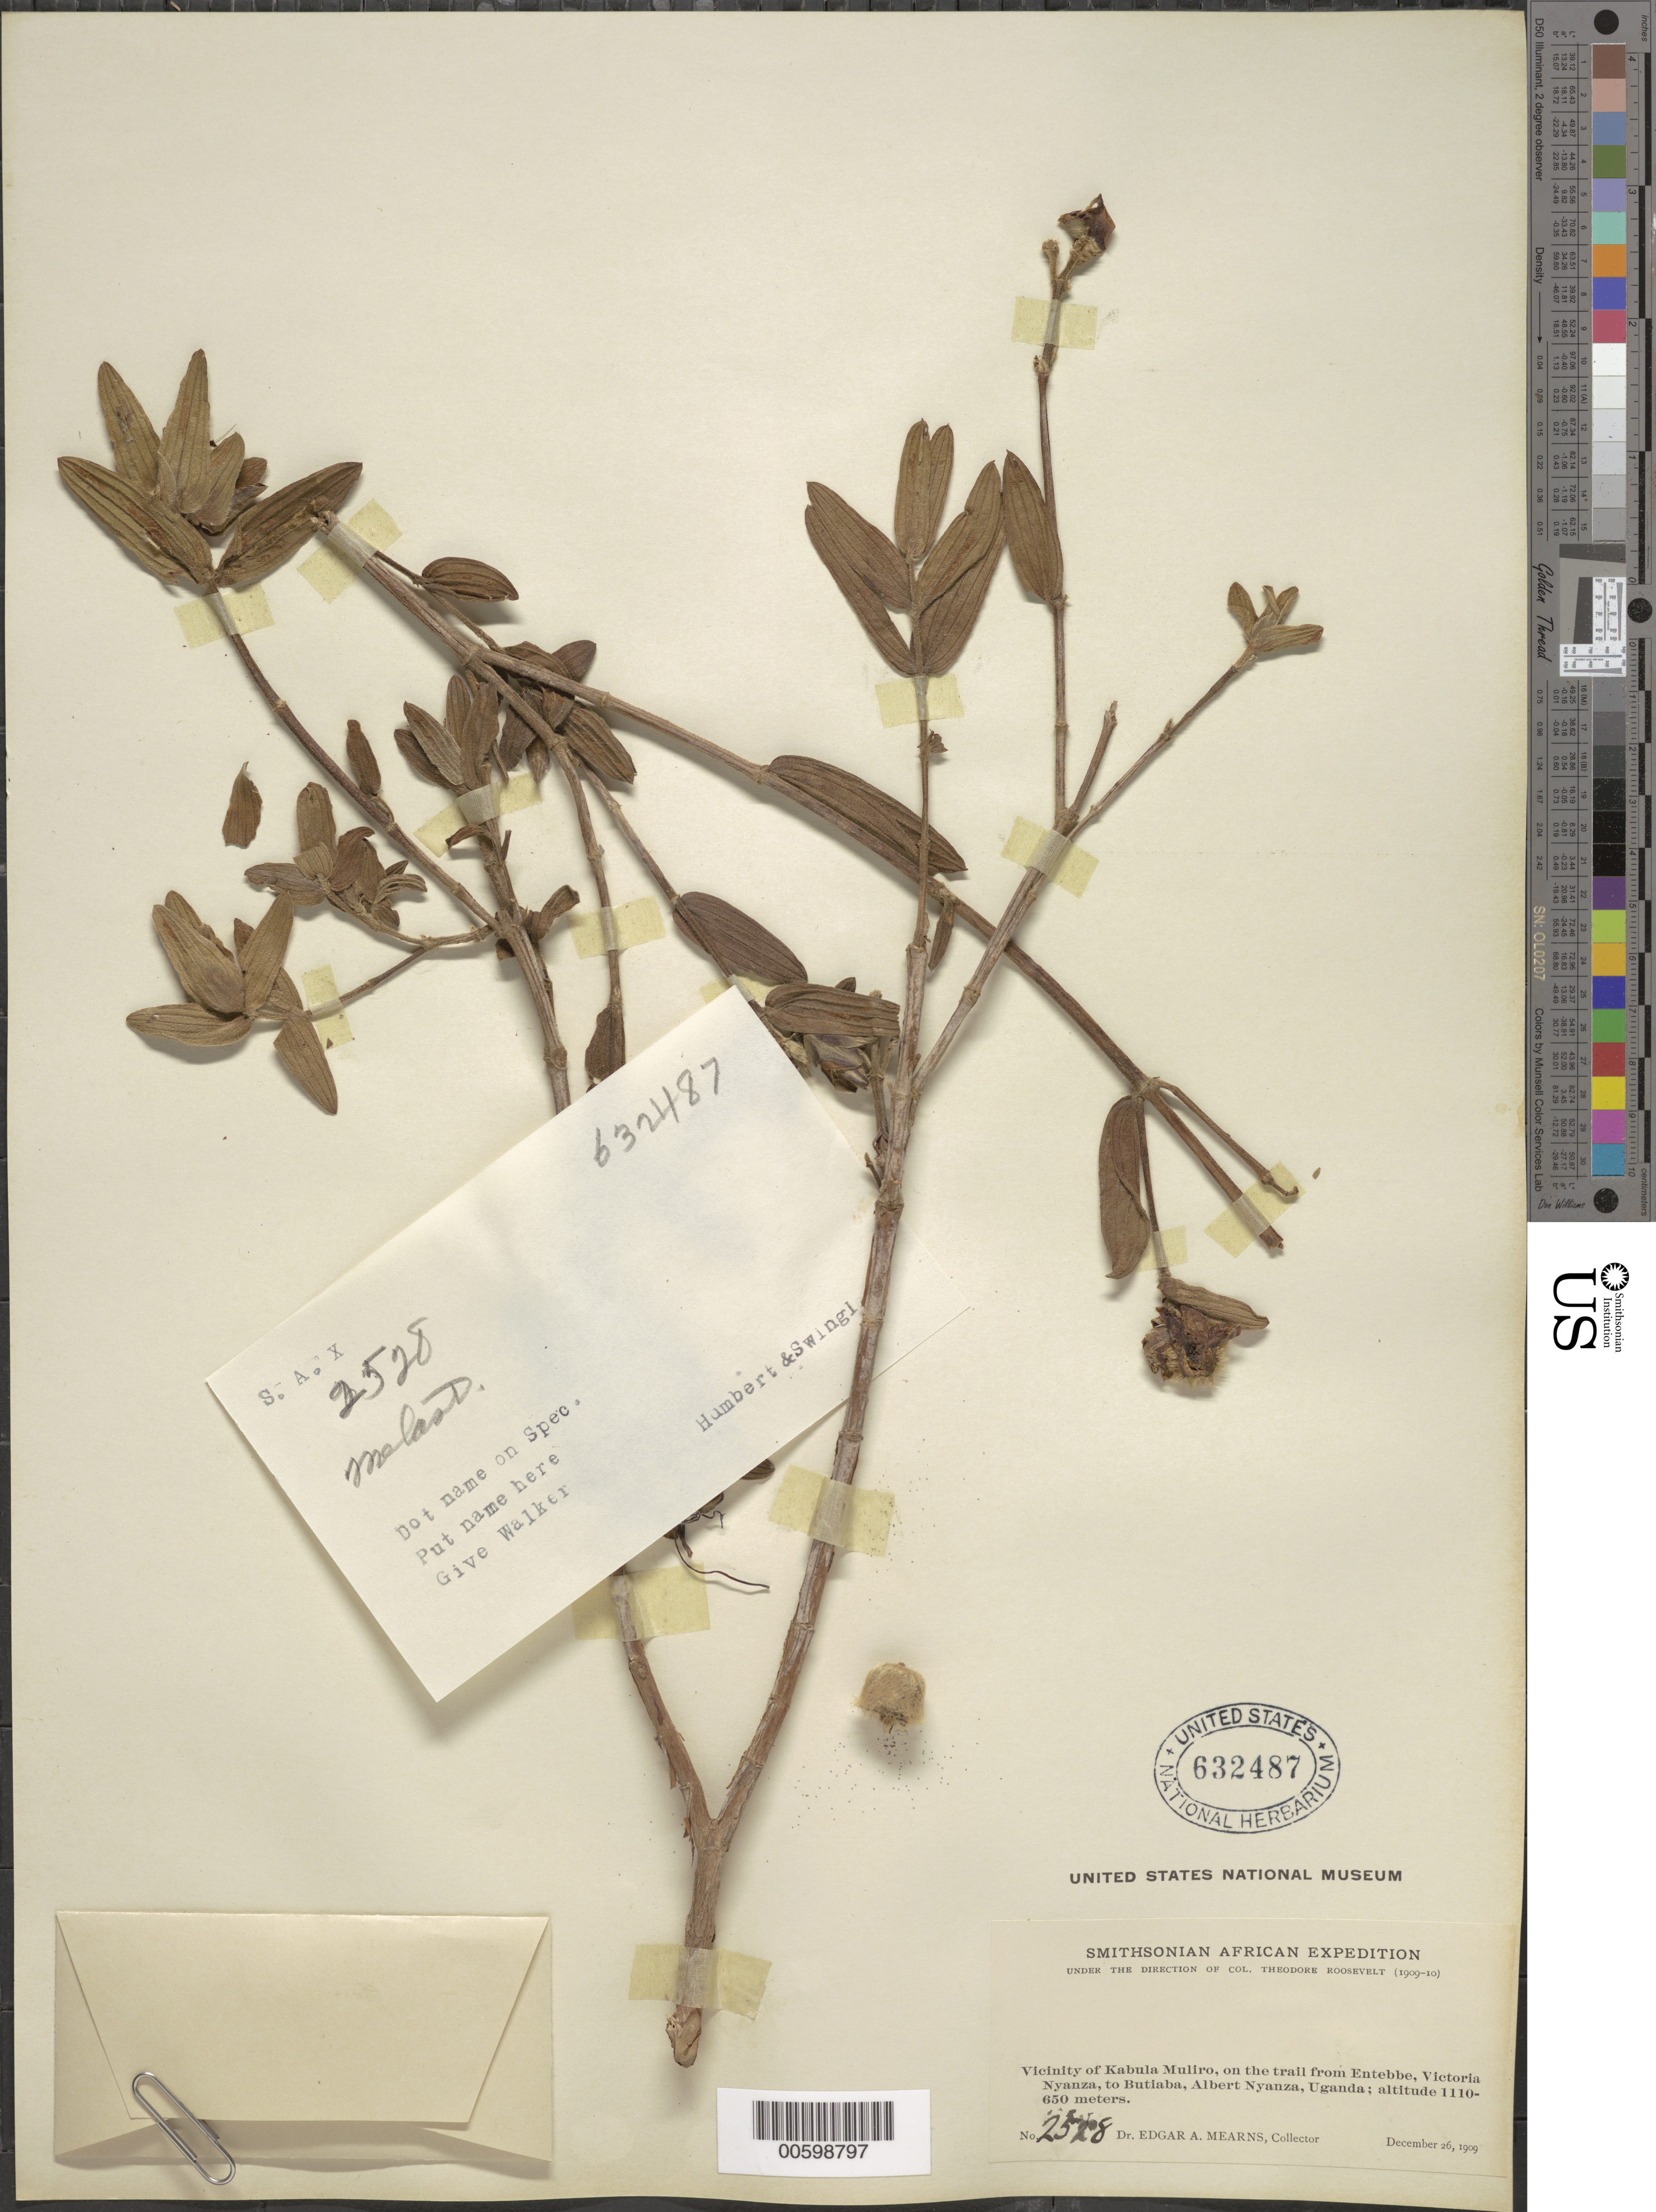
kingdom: Plantae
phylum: Tracheophyta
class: Magnoliopsida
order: Myrtales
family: Melastomataceae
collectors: E. A. Mearns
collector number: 2528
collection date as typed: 26 Dec 1909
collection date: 1909-12-26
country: Uganda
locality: Vicinity of Kabula Muliro, on the trail from Entebbe, Victoroa Nyanza, to Butiaba, Albert Nyanza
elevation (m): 1110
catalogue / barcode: US 632487